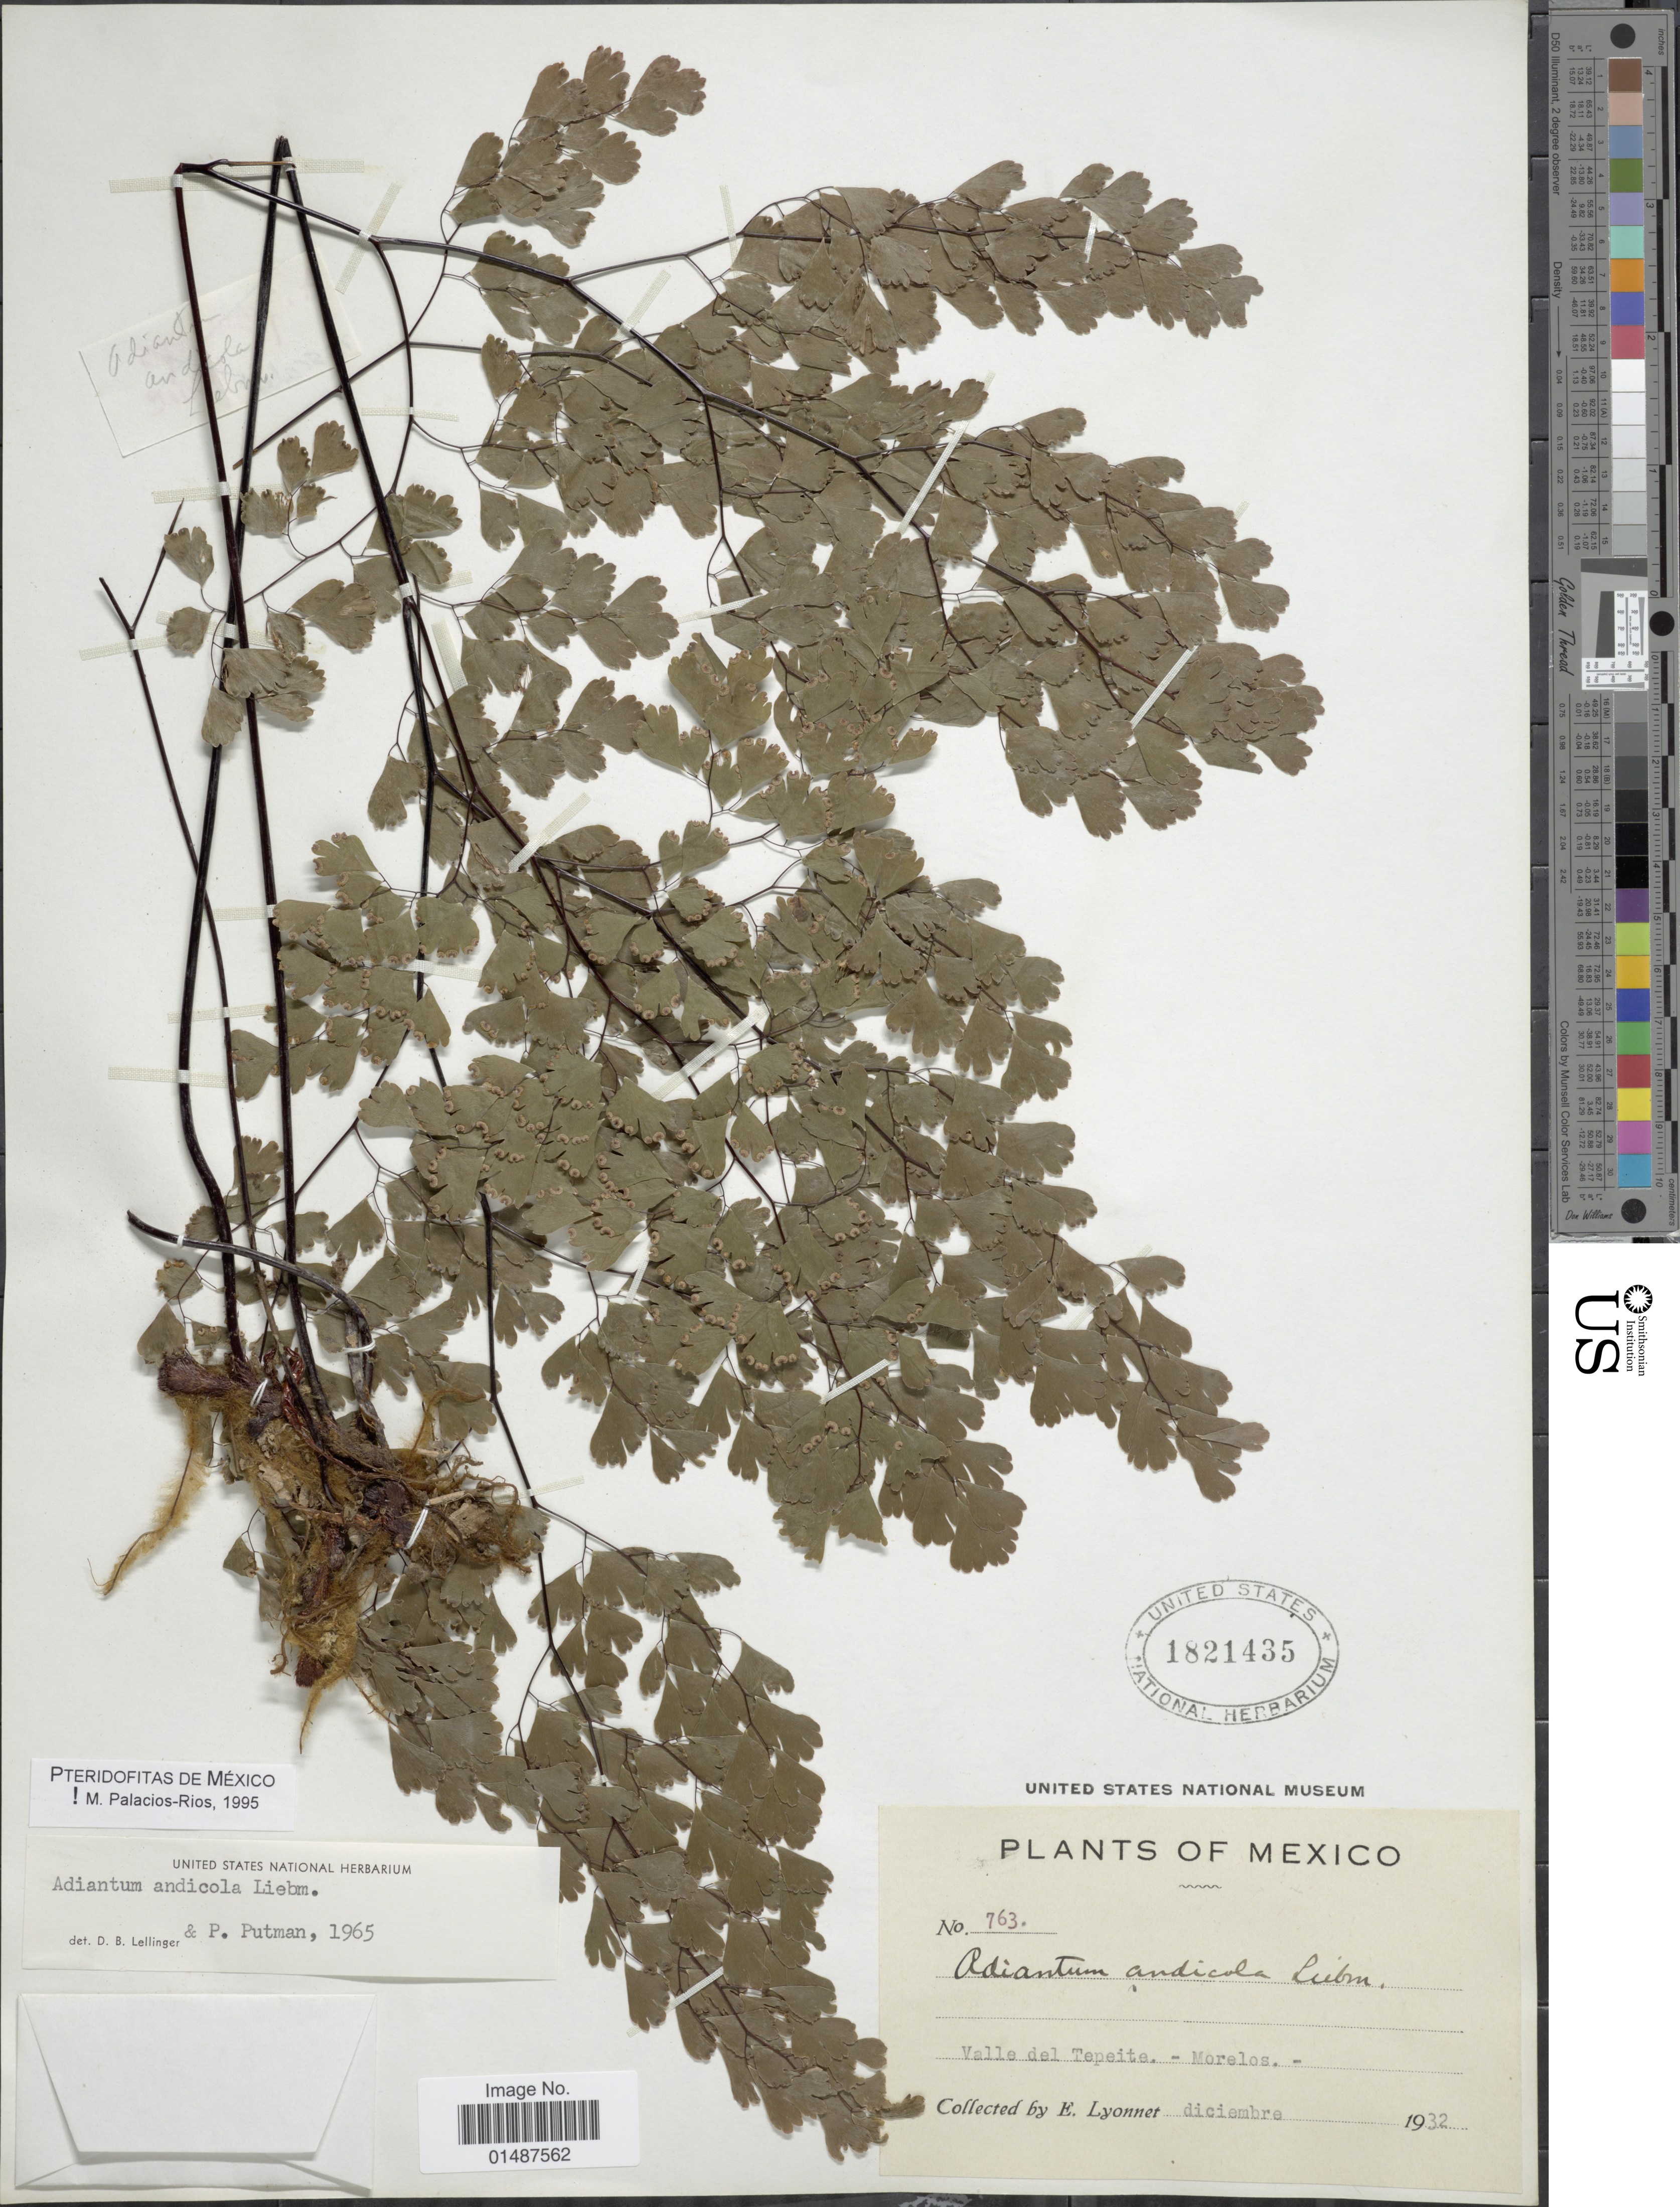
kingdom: Plantae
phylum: Tracheophyta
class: Polypodiopsida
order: Polypodiales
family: Pteridaceae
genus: Adiantum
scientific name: Adiantum andicola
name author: Liebm.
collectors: E. Lyonnet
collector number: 763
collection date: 1932-12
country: Mexico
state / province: Morelos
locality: Valle del Tepeite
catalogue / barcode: US 1821435